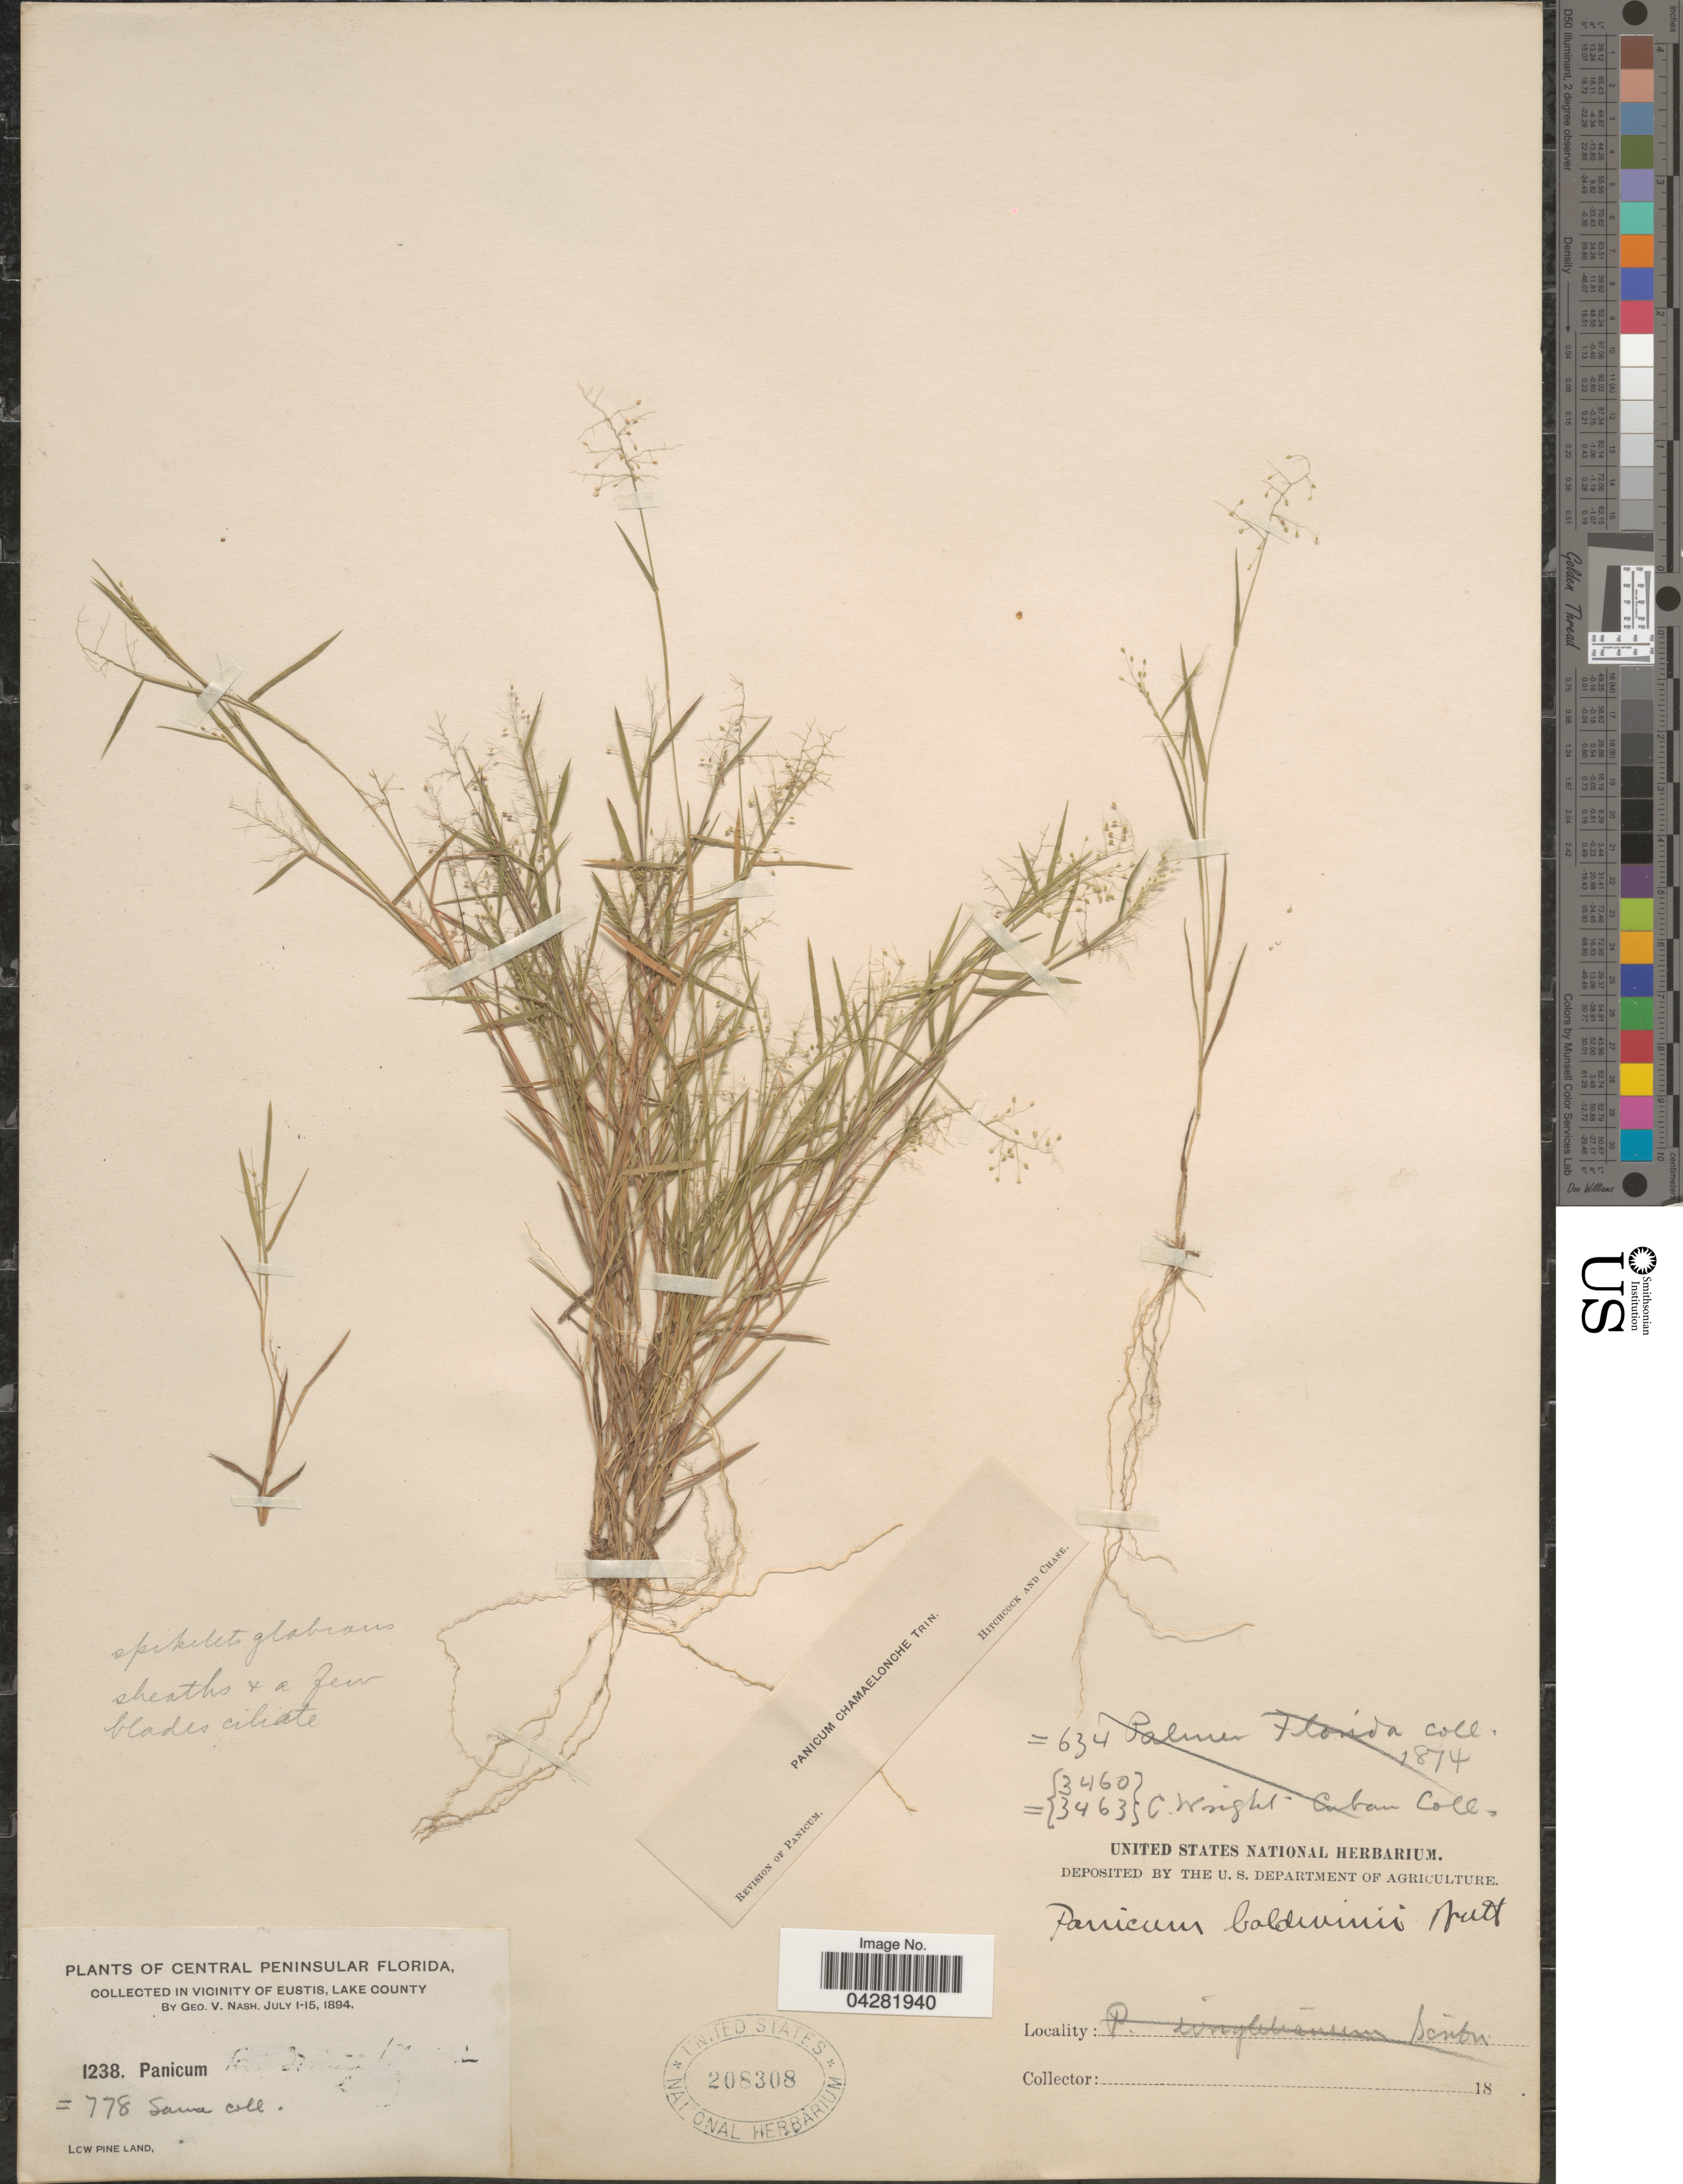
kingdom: Plantae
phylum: Tracheophyta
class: Liliopsida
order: Poales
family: Poaceae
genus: Dichanthelium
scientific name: Dichanthelium ensifolium var. ensifolium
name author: (Baldwin ex Elliot) Gould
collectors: G. V. Nash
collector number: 1238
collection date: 1894-07-01/1894-07-15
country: United States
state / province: Florida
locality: Central Peninsular Florida. In Vicinity of Eustis, Lake County.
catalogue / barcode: US 208308